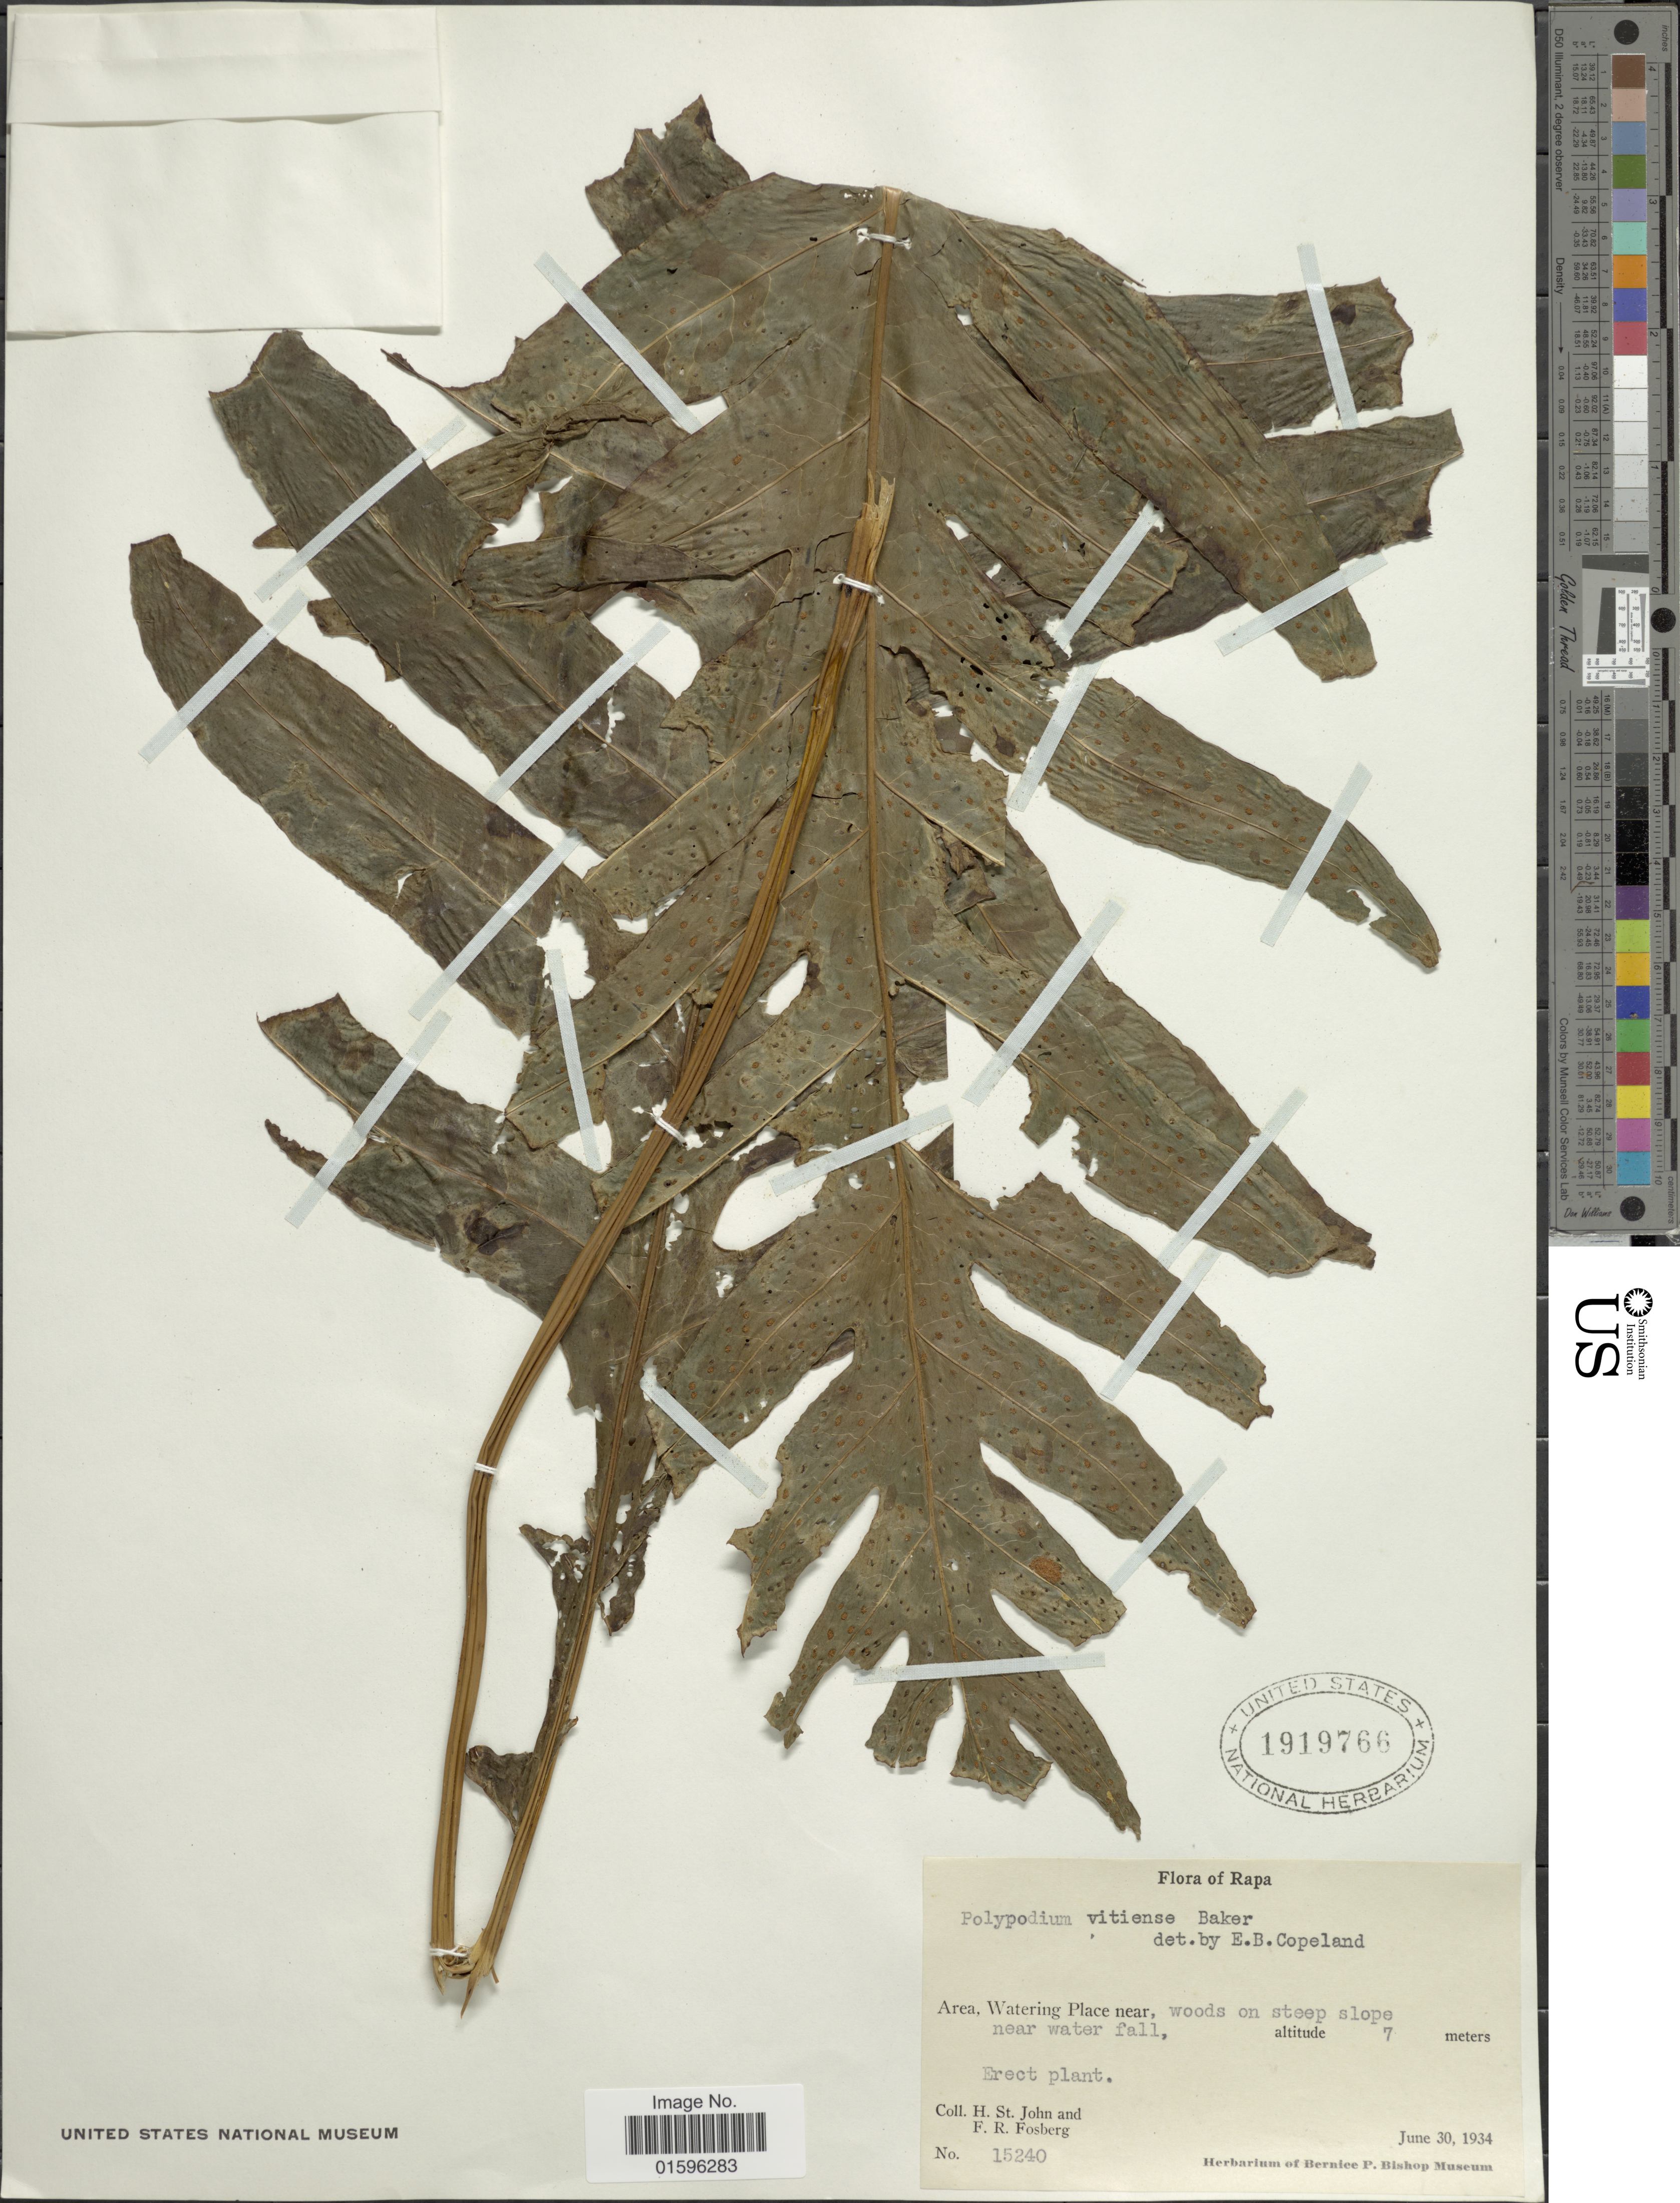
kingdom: Plantae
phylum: Tracheophyta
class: Polypodiopsida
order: Polypodiales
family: Polypodiaceae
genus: Polypodium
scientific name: Polypodium polynesicum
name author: C. Chr.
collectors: H. St. John & F. R. Fosberg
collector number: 15240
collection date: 1934-06-30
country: French Polynesia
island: Rapa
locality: Rapa, Area, Watering Place near, woods on steep slope near water fall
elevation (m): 7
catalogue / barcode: US 1919766